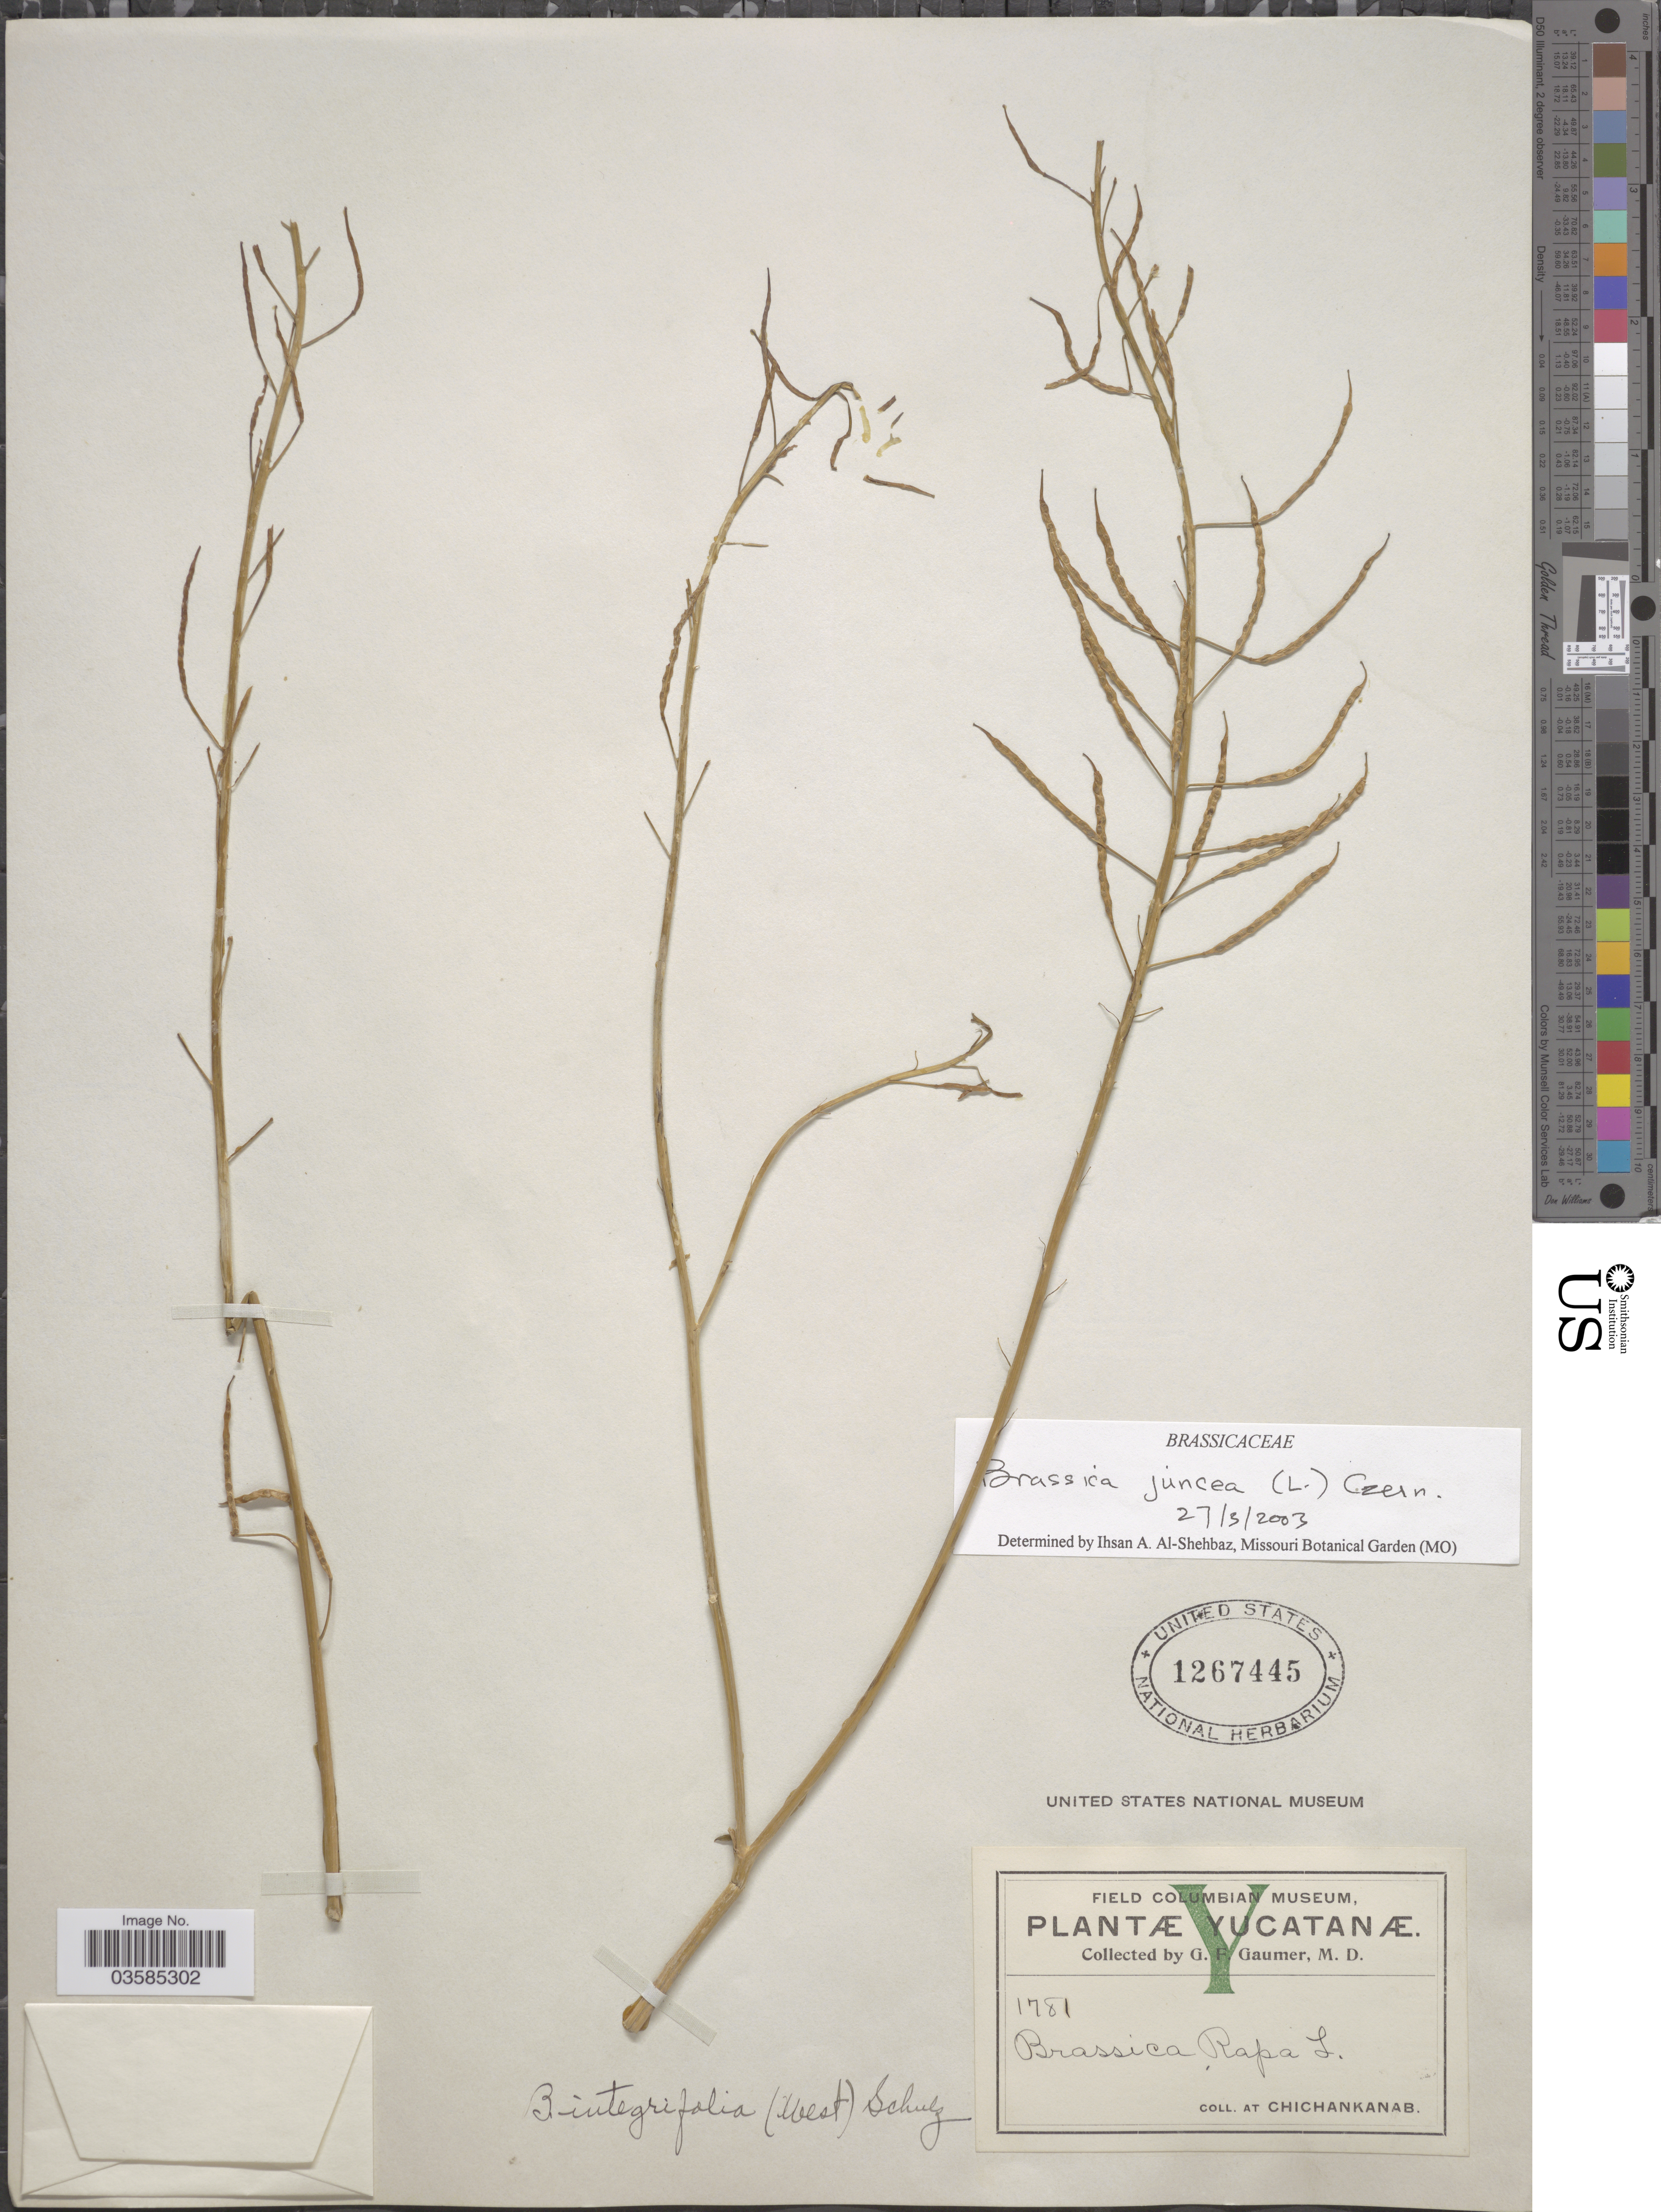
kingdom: Plantae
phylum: Tracheophyta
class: Magnoliopsida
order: Brassicales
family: Brassicaceae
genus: Brassica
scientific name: Brassica juncea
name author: (L.) Czern.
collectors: G. F. Gaumer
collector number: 1781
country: Mexico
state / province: Yucatán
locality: Chichankanab.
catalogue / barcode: US 1267445